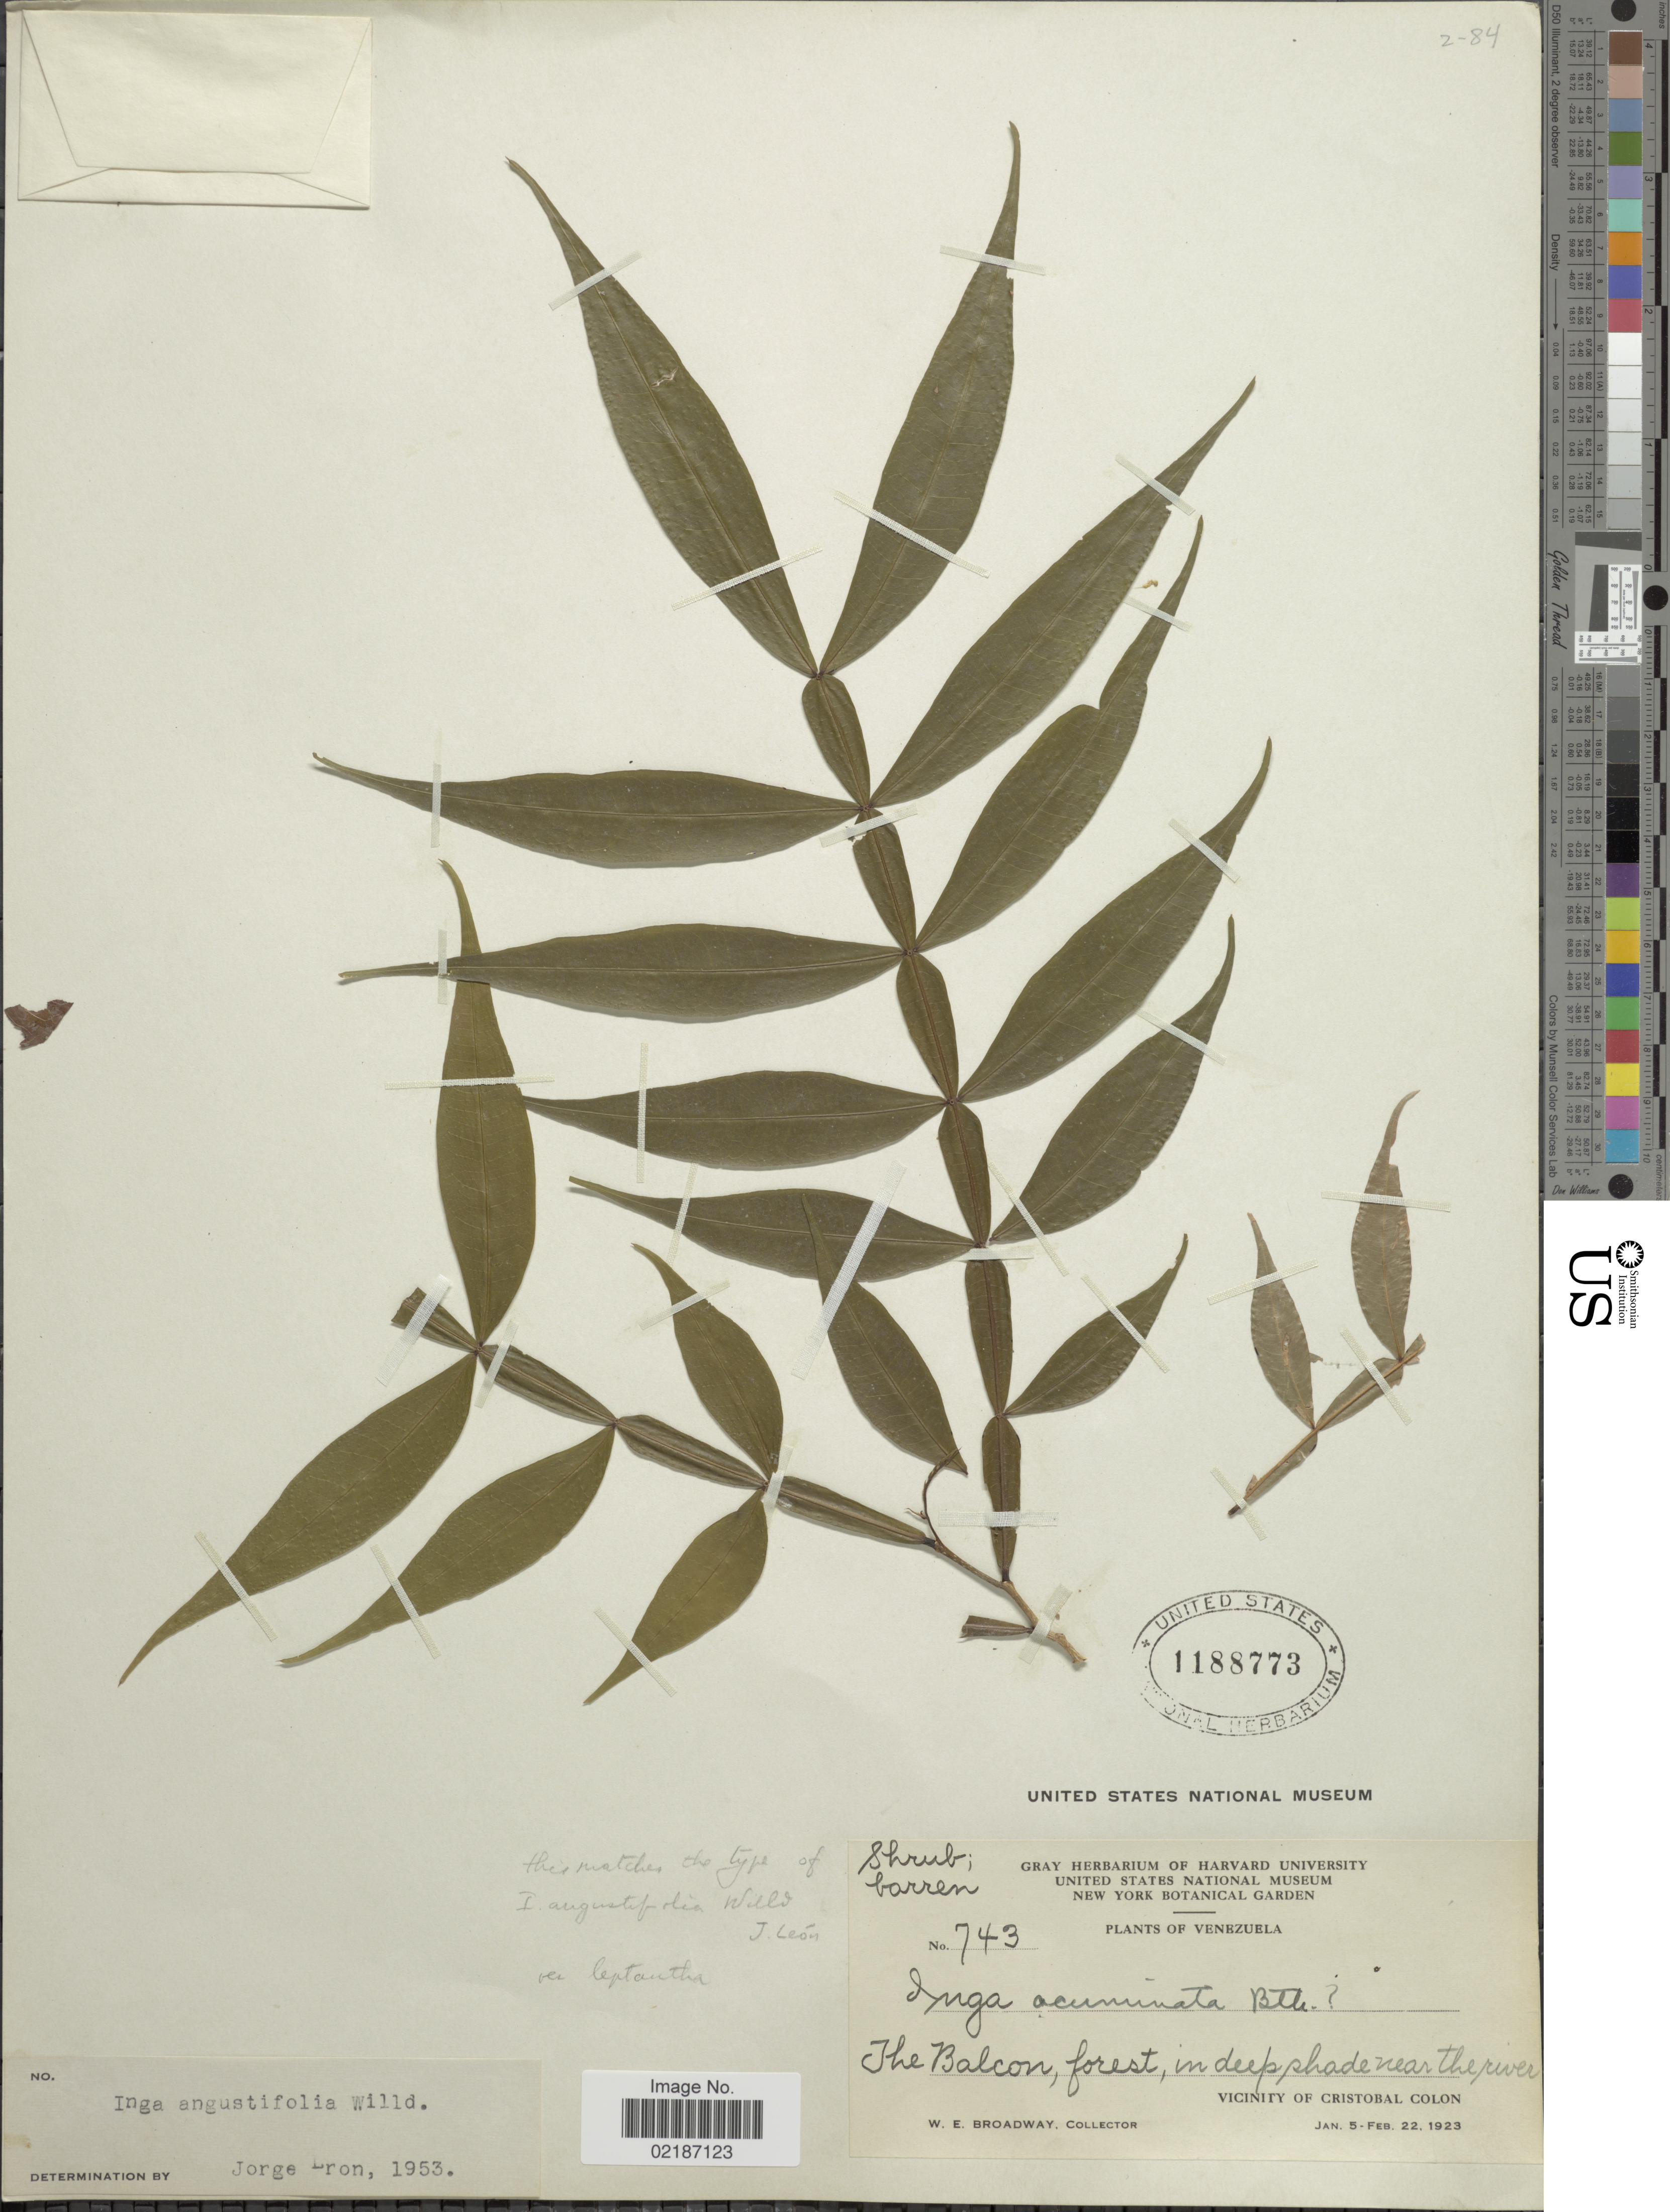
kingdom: Plantae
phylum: Tracheophyta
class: Magnoliopsida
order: Fabales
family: Fabaceae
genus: Inga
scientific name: Inga acuminata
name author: Benth.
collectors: W. E. Broadway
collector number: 743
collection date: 1923-01-05/1923-02-22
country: Venezuela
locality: The Balcon, forest in deep shade near the river, vicinity of Christobal Colon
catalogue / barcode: US 1188773